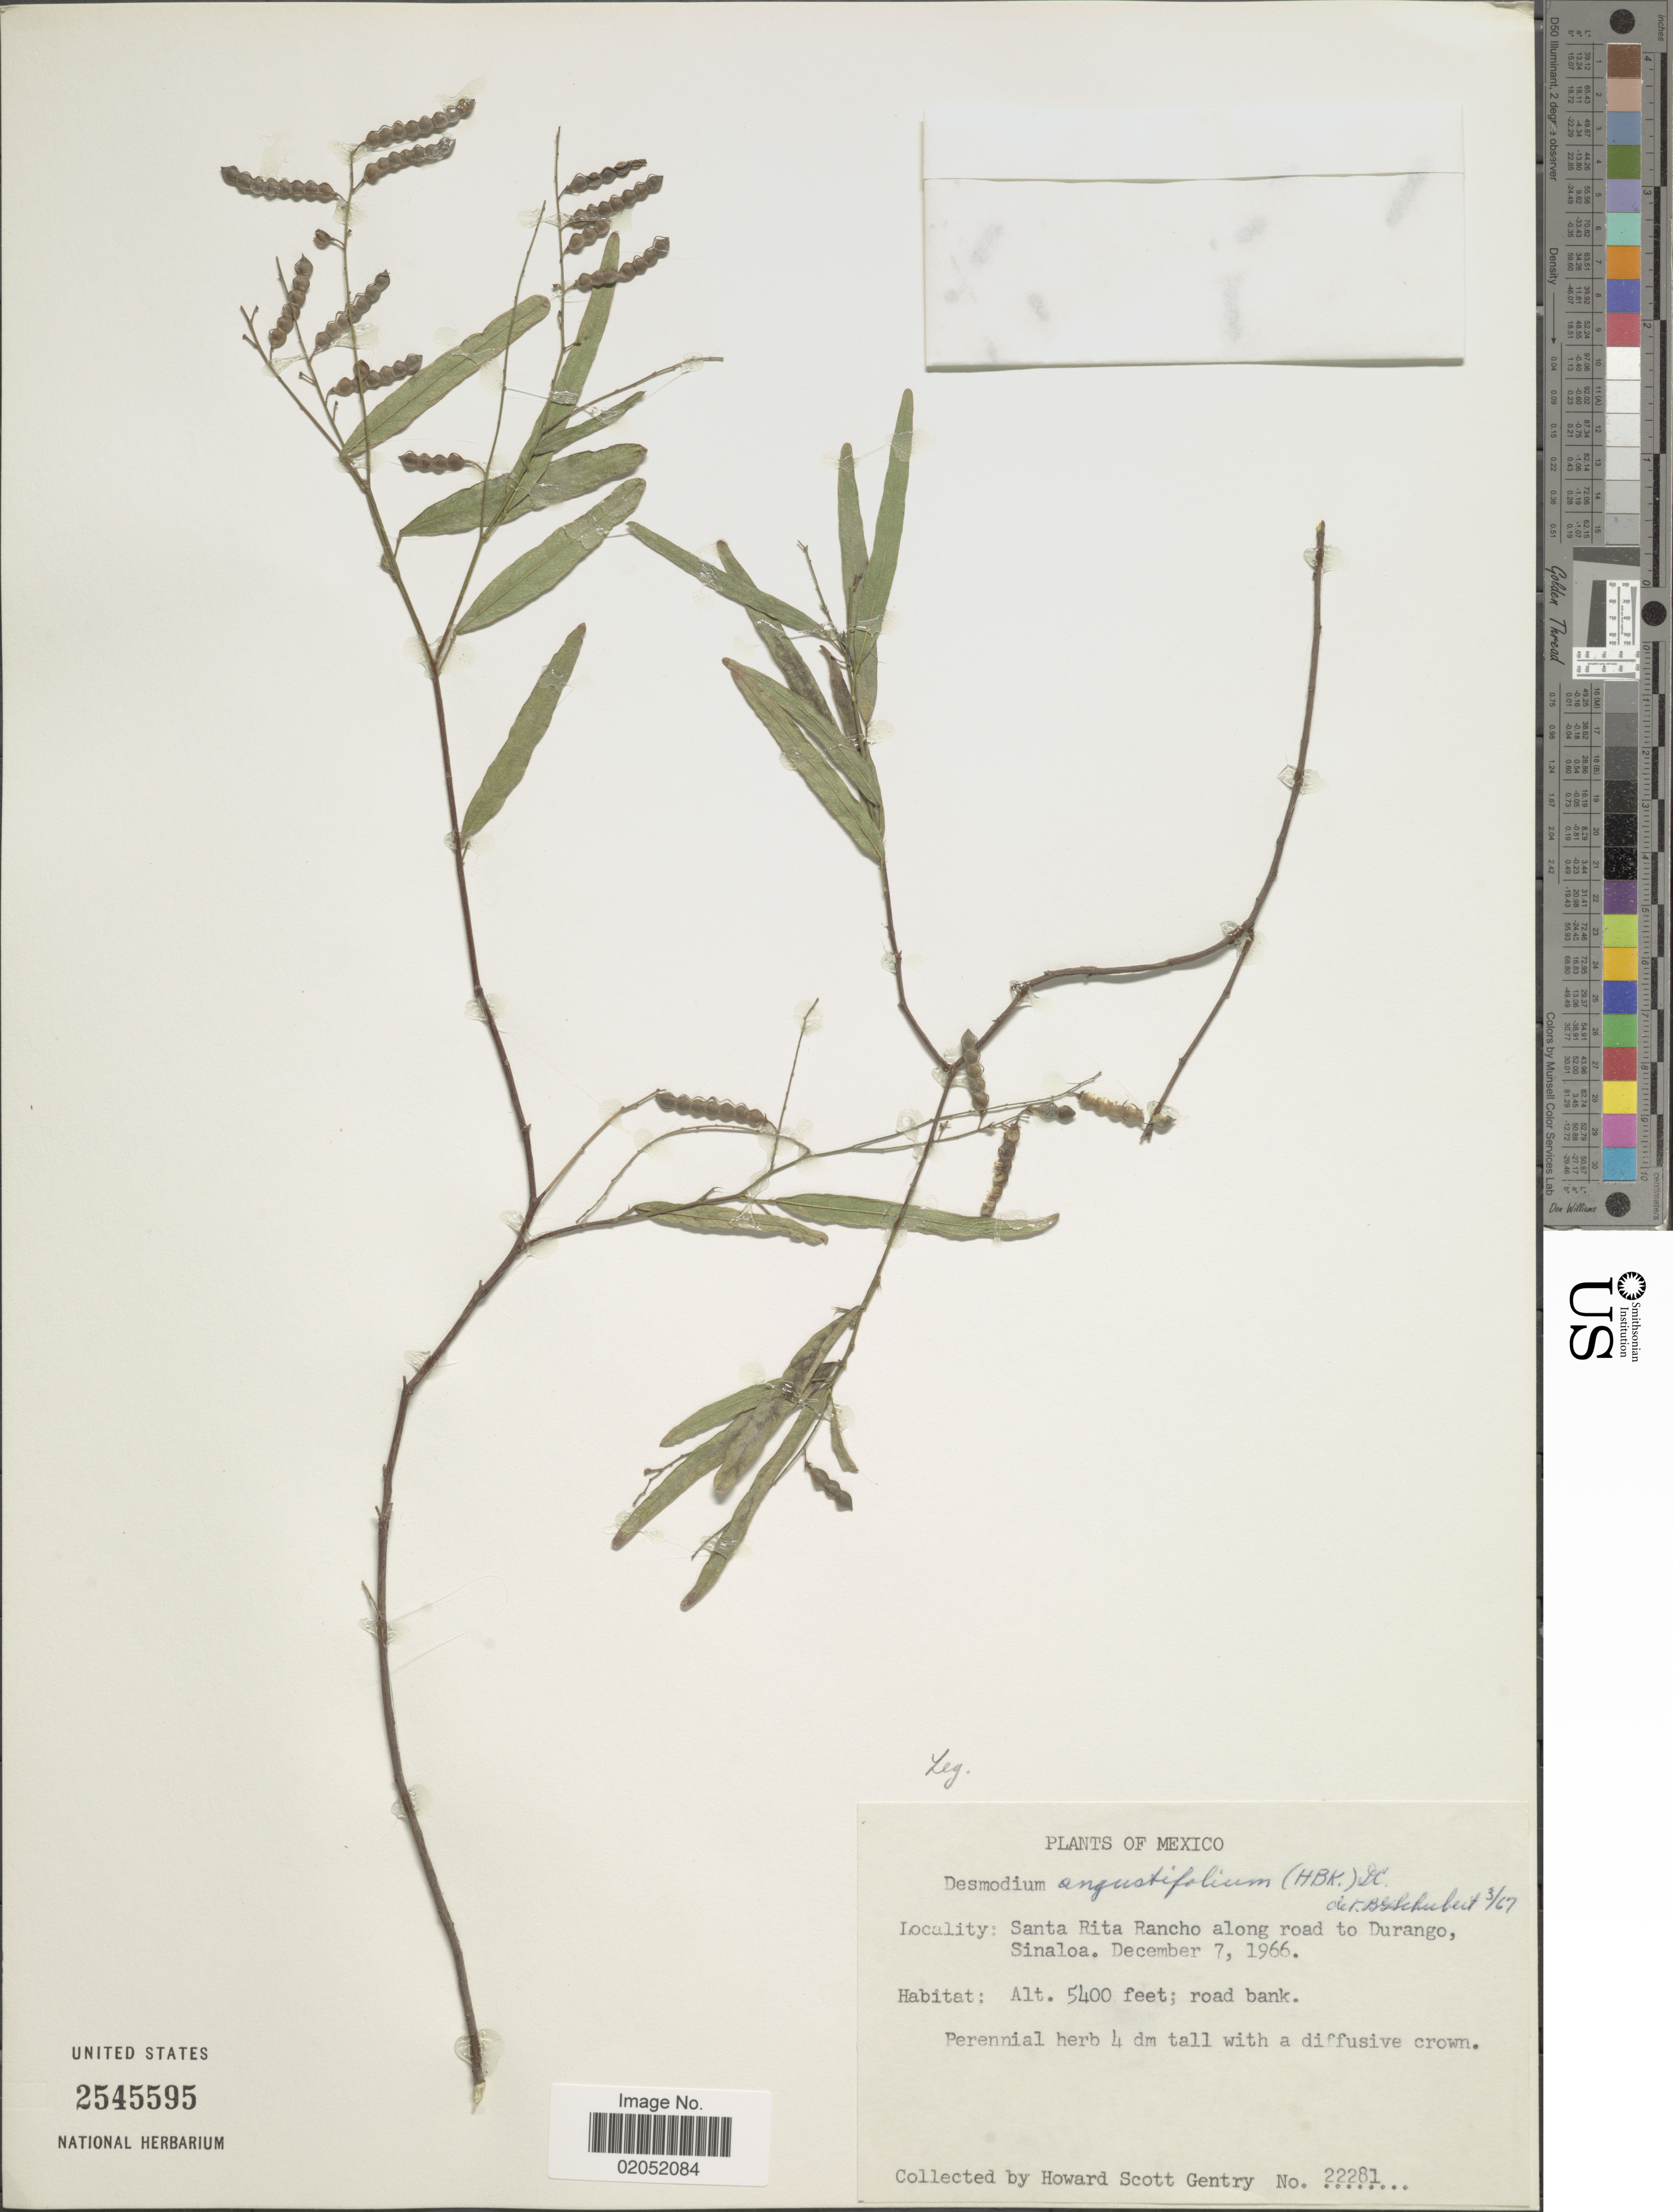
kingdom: Plantae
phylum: Tracheophyta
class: Magnoliopsida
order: Fabales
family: Fabaceae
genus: Desmodium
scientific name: Desmodium angustifolium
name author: (Kunth) DC.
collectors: H. S. Gentry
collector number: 22281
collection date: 1966-12-07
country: Mexico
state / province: Sinaloa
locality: Santa Rita Rancho along road to Durango, Sinaloa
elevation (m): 1646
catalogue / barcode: US 2545595